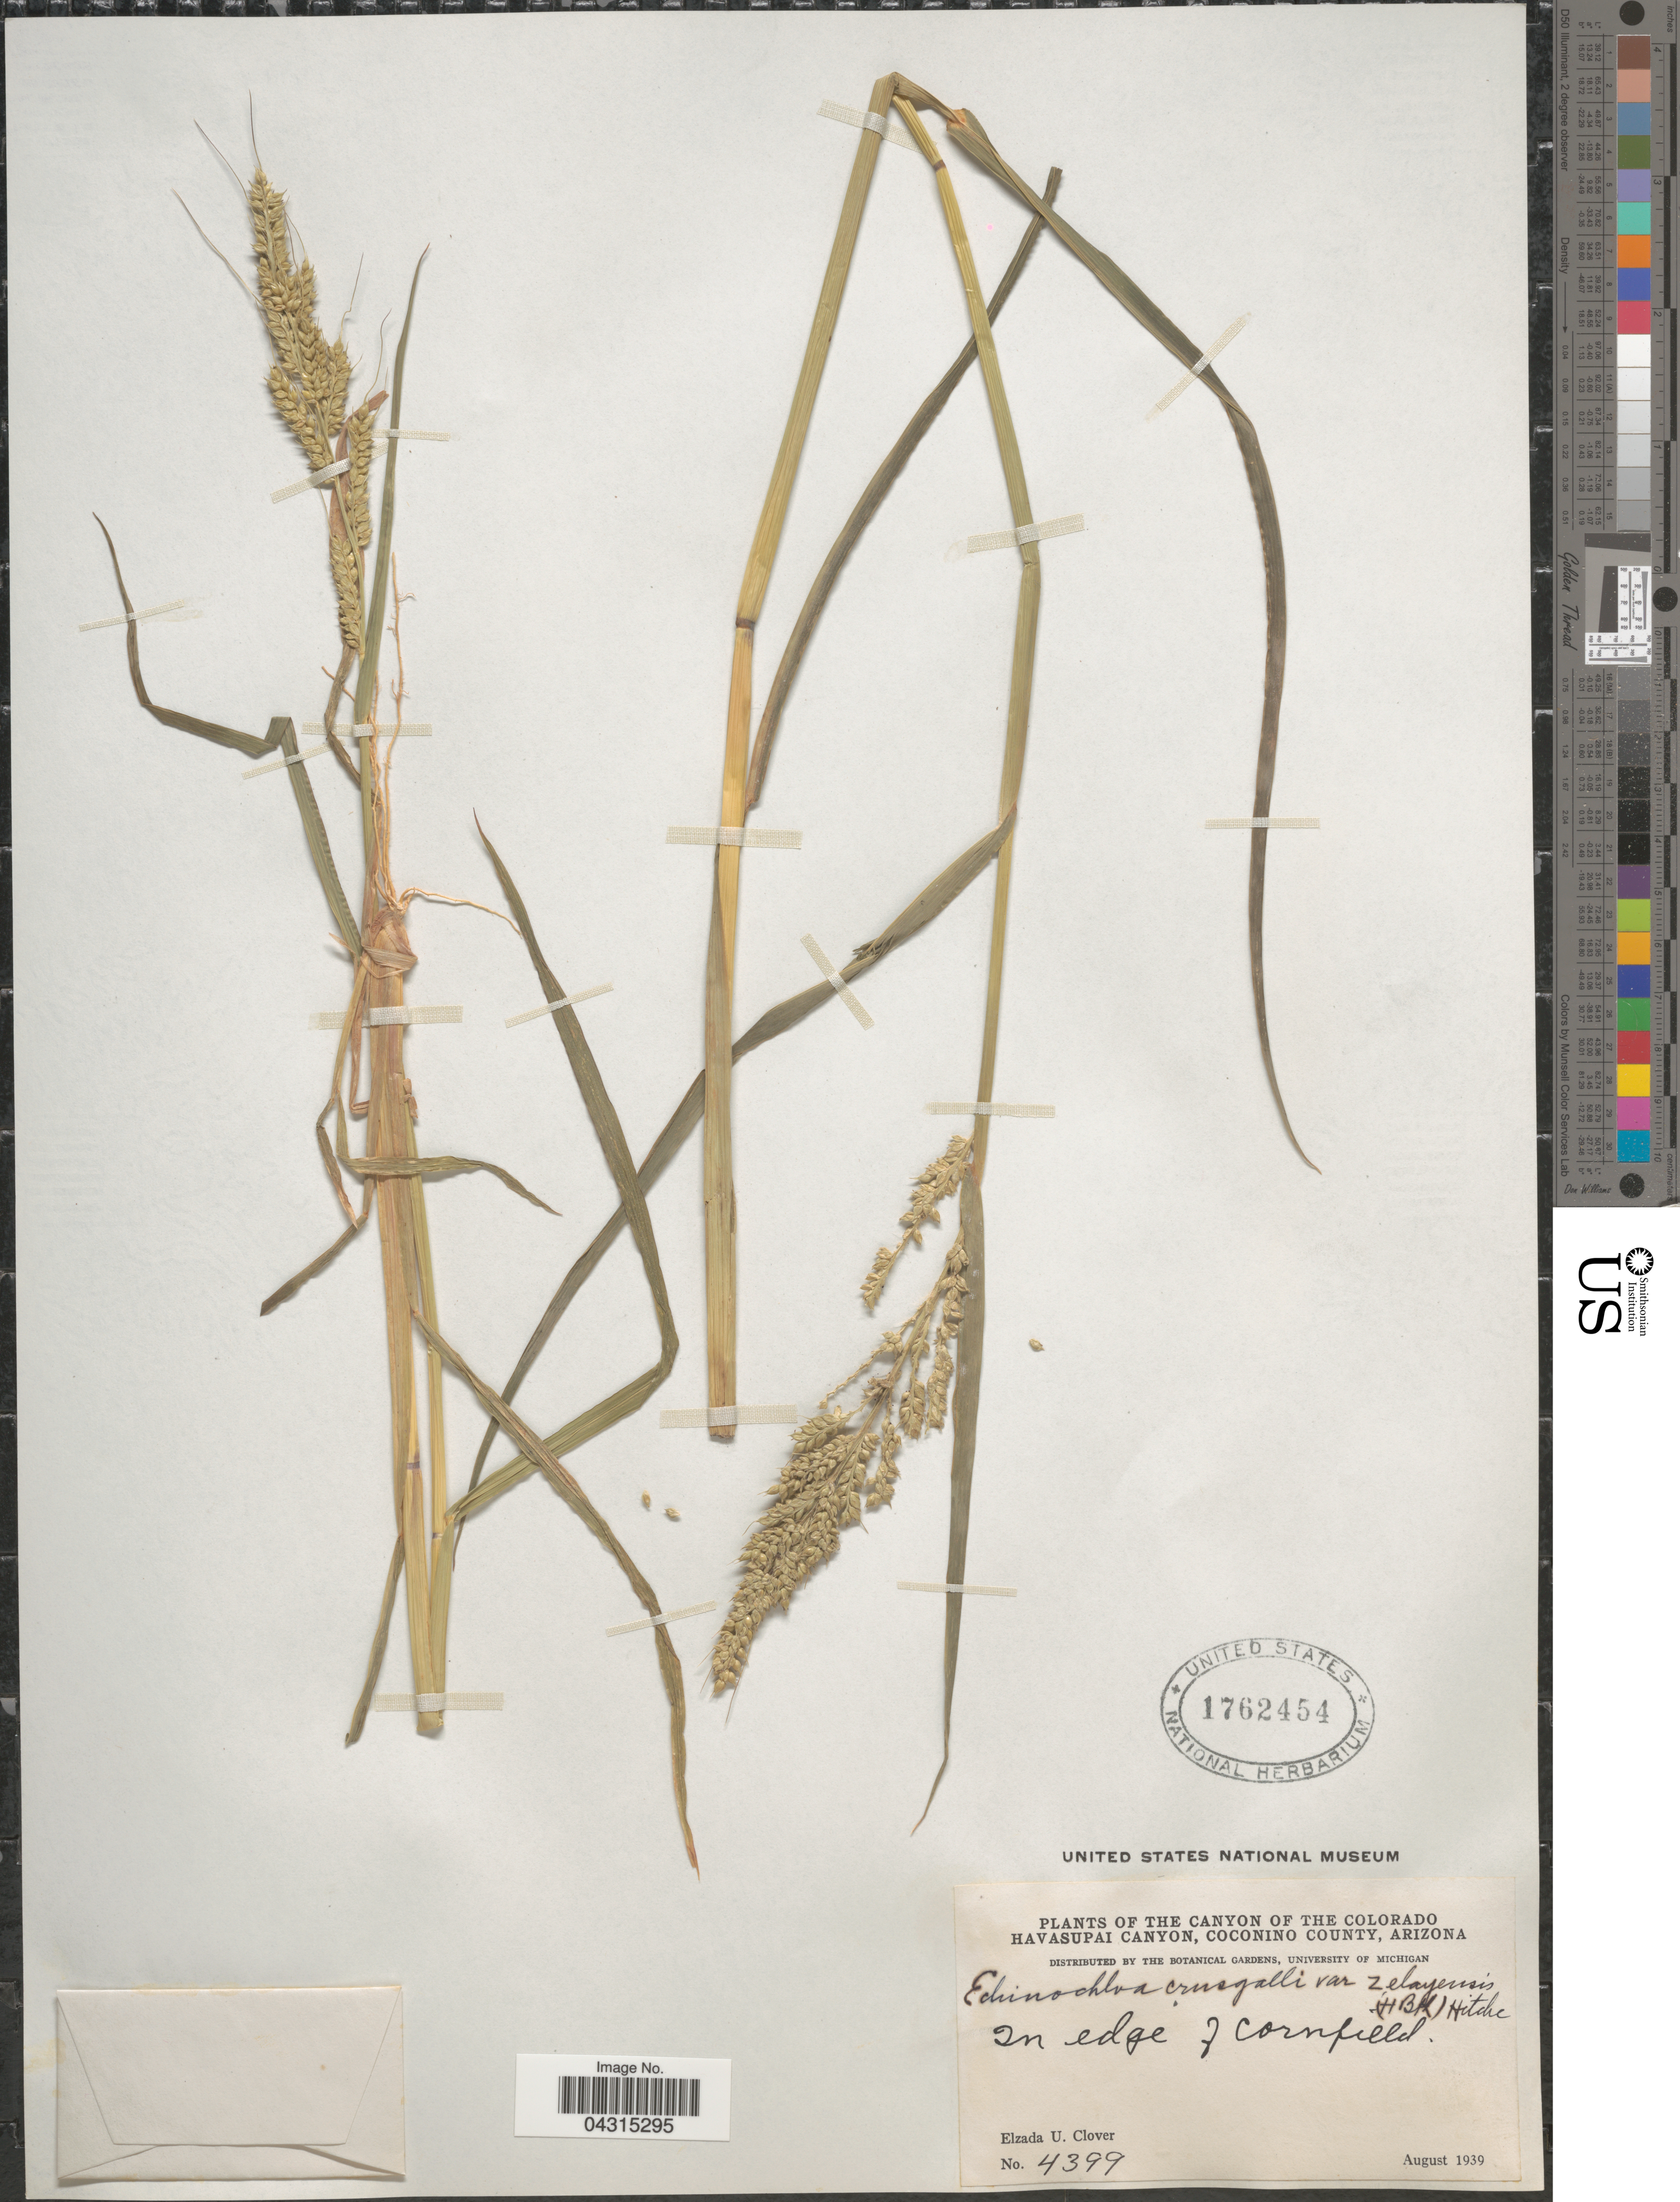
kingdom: Plantae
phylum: Tracheophyta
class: Liliopsida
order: Poales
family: Poaceae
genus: Echinochloa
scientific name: Echinochloa crus-galli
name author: (L.) P. Beauv.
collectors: E. U. Clover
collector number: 4399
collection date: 1939-08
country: United States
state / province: Arizona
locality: The Canyon of the Colorado. Havasupai Canyon, Coconino County. In edge of cornfield.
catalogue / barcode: US 1762454